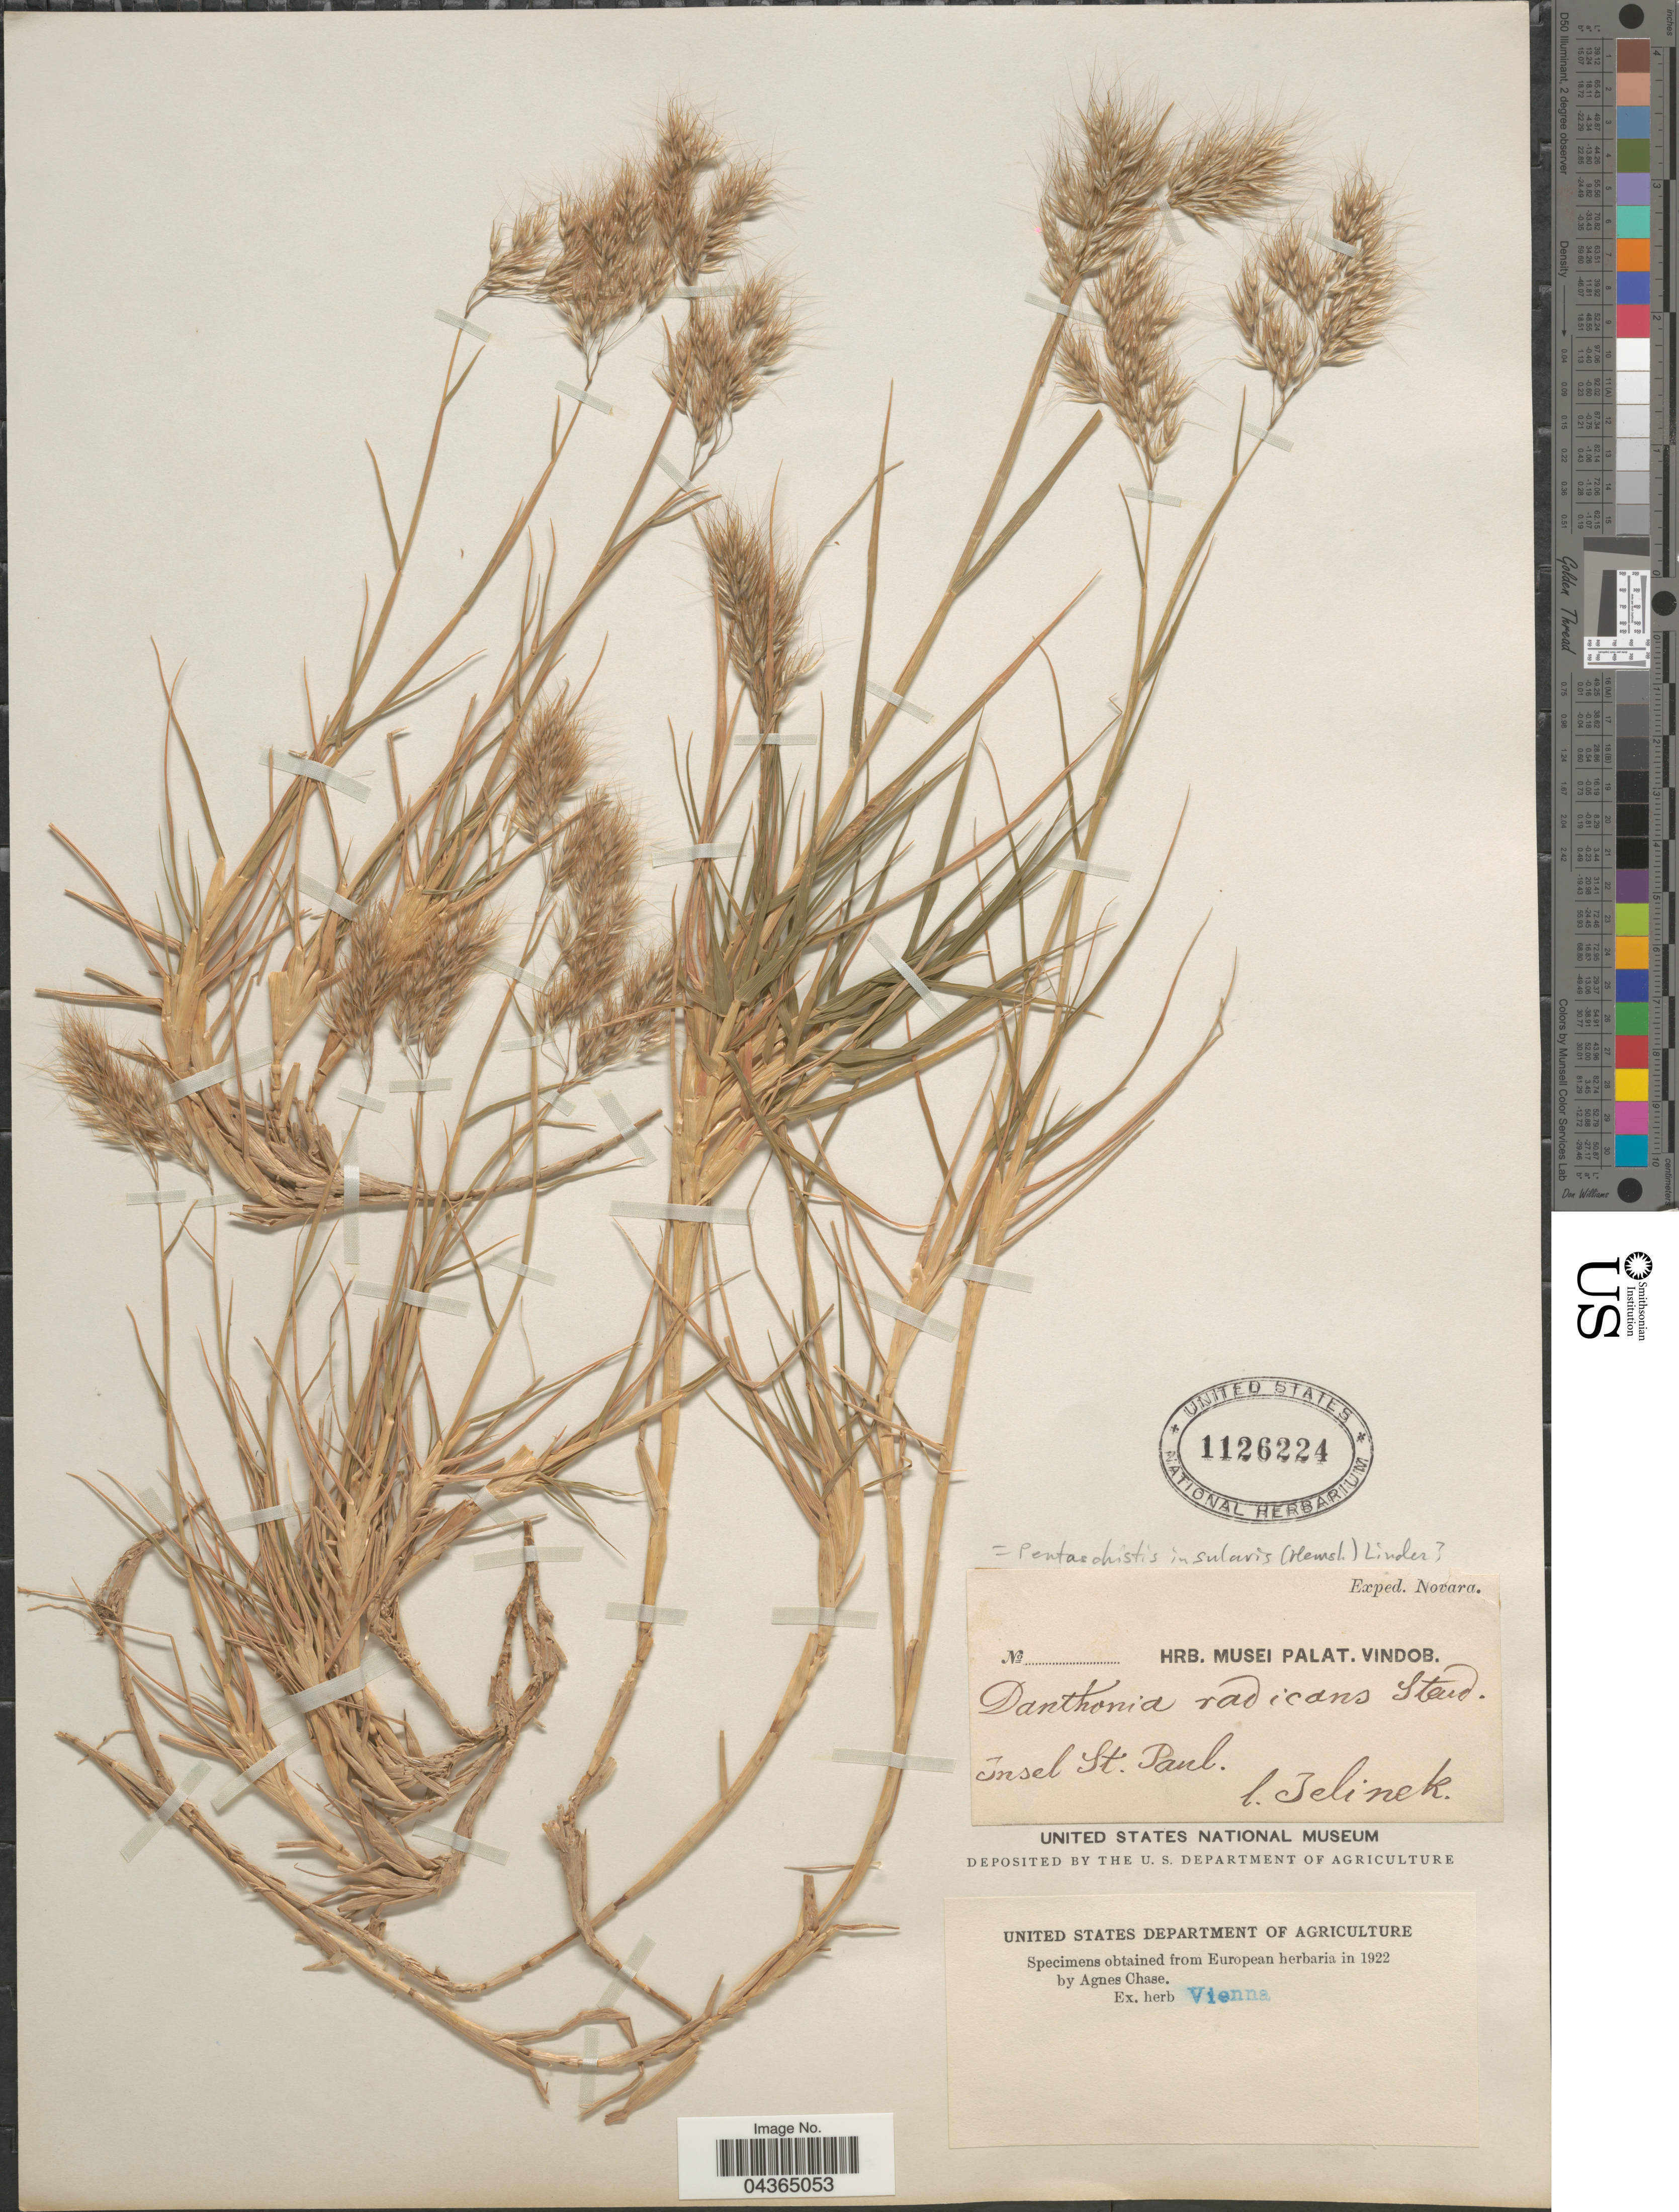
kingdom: Plantae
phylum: Tracheophyta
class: Liliopsida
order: Poales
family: Poaceae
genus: Pentameris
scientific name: Pentameris insularis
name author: (Hemsl.) Galley & H.P. Linder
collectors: Jelinek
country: French Southern Territories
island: St. Paul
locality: Exped. Novara. Insel St. Paul.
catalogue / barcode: US 1126224